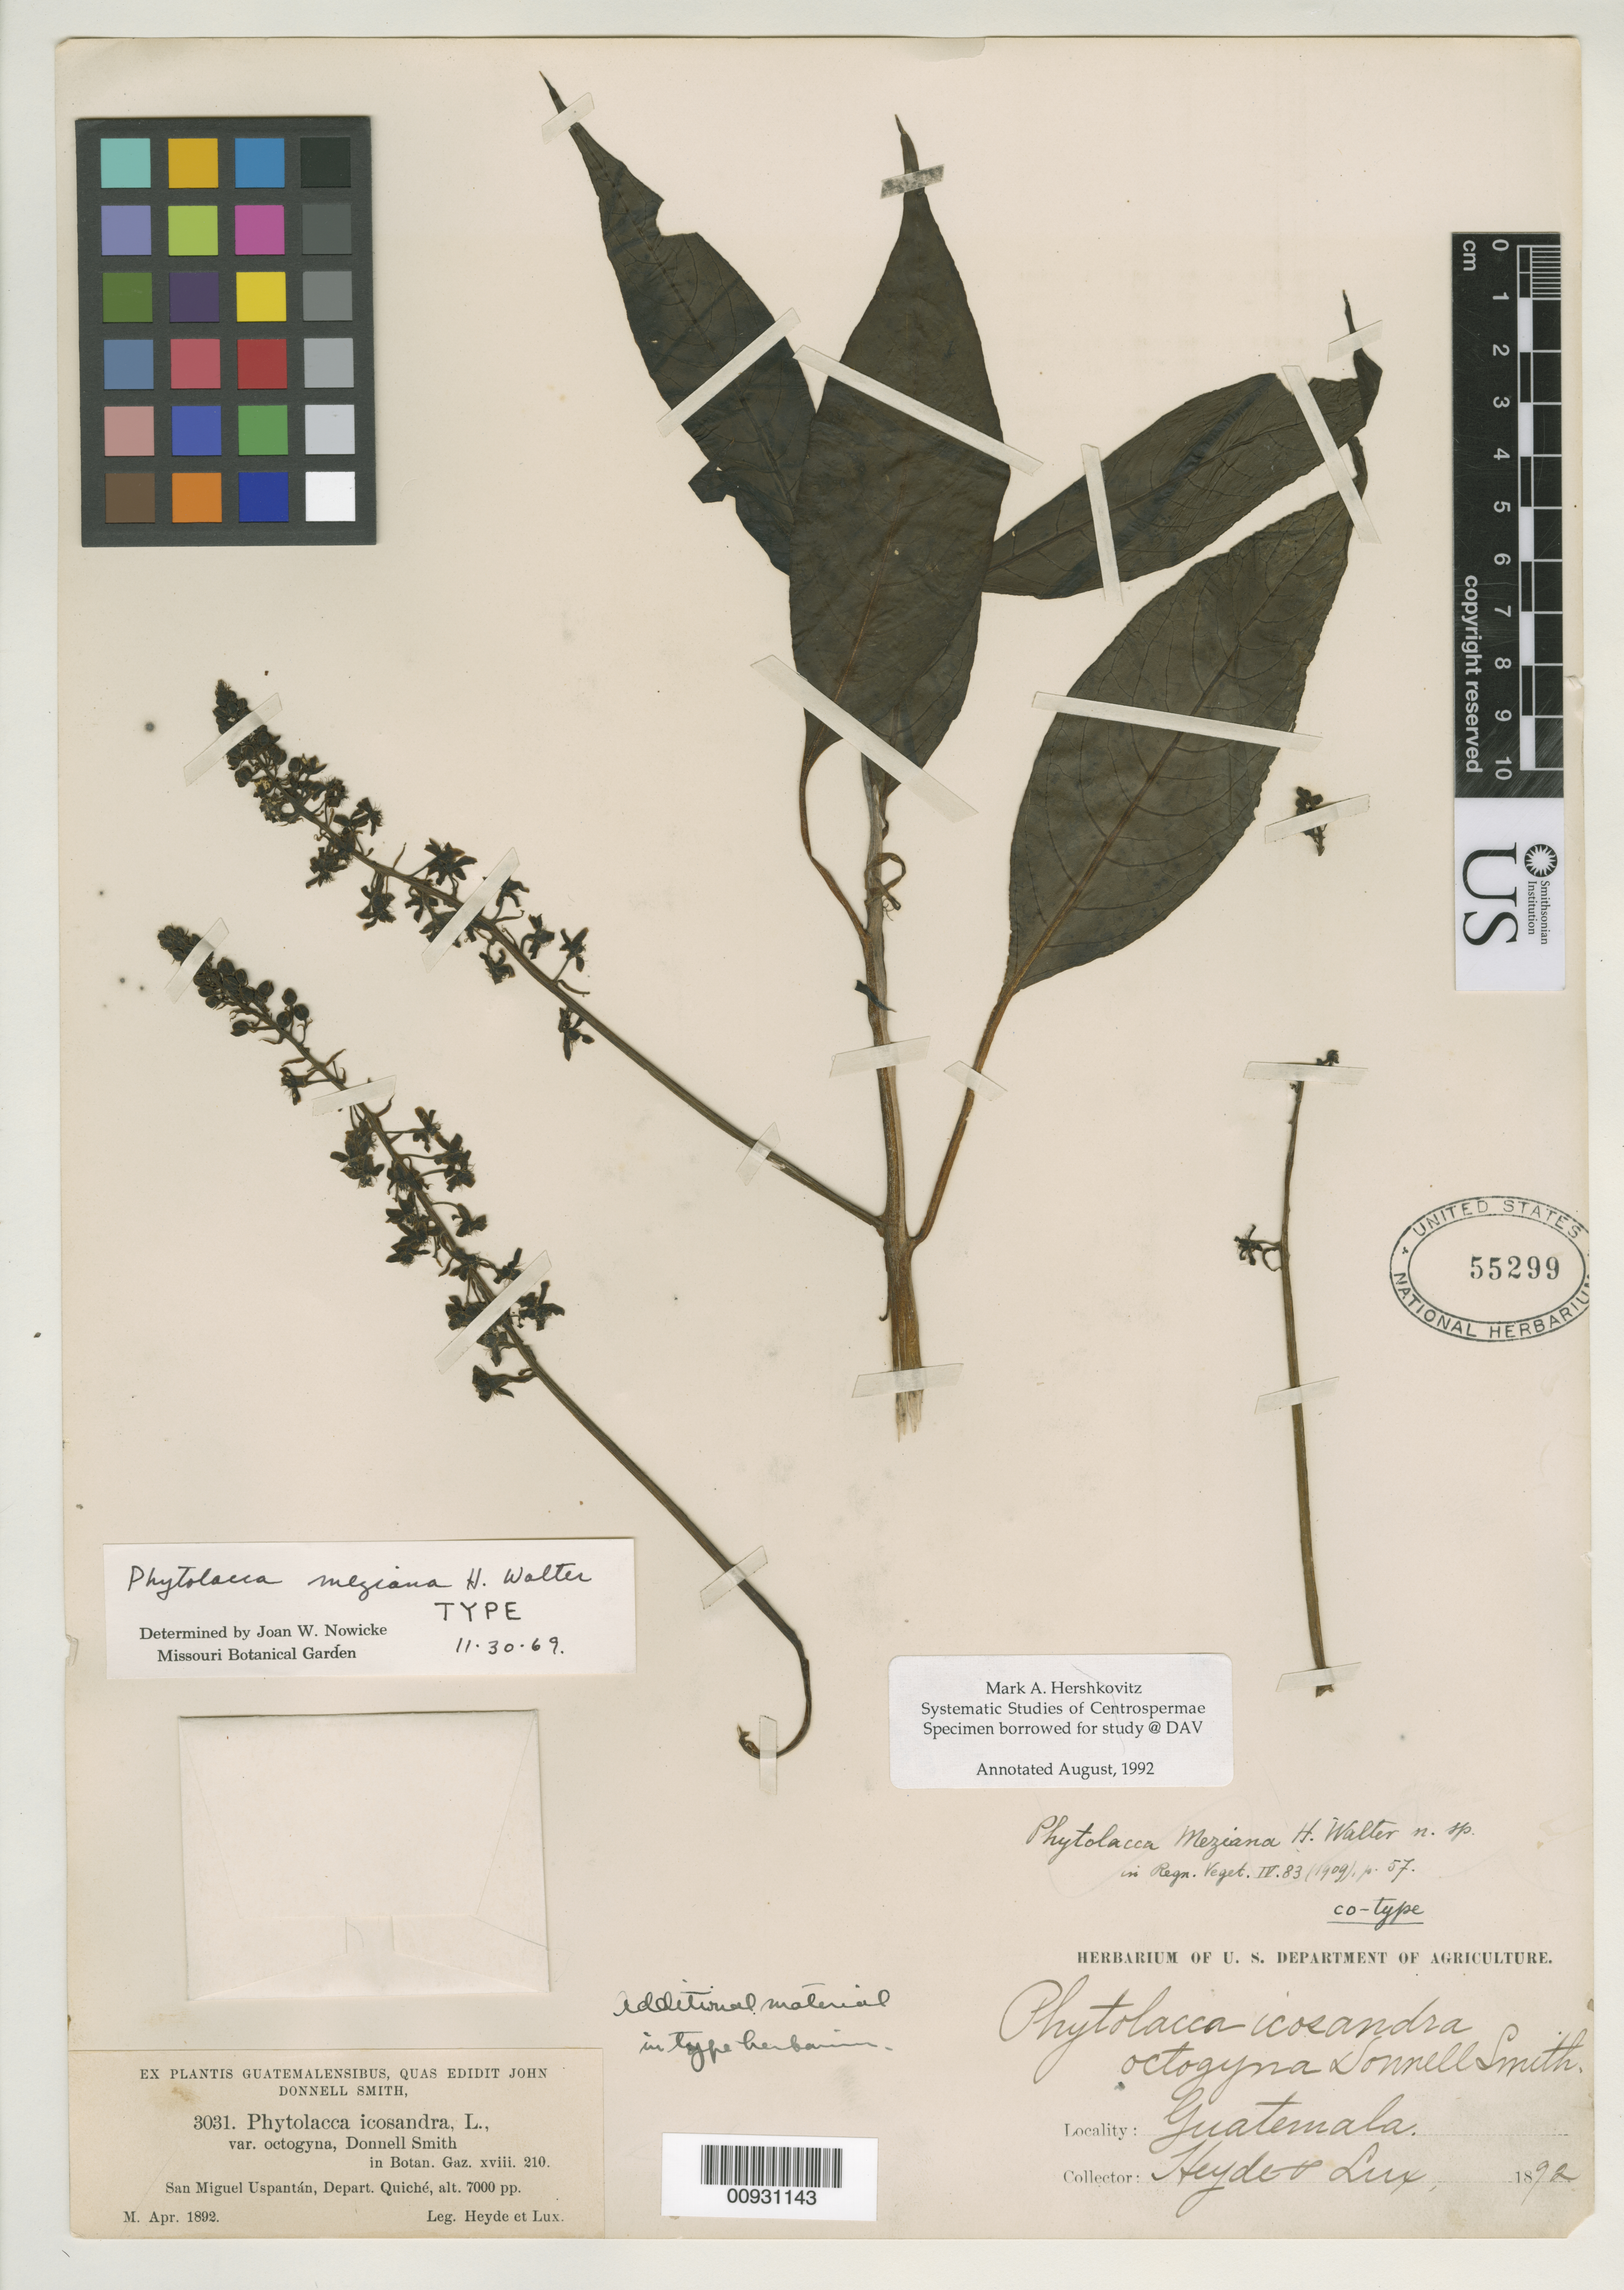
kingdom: Plantae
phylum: Tracheophyta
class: Magnoliopsida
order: Caryophyllales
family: Phytolaccaceae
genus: Phytolacca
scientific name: Phytolacca icosandra var. octogyna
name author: Donn. Sm.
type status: Isotype; Type Collection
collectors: E. T. Heyde & E. Lux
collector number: J.D.S. 3031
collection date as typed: Apr 1892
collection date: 1892-04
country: Guatemala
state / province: El Quiché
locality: San Migual Uspantán, Depart. Quiché.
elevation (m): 2134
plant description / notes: Also a type of Phytolacca meziana H. Walt.; Also a type of Phytolacca icosandra var. octogyna J. Donn. Sm.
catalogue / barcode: US 55299